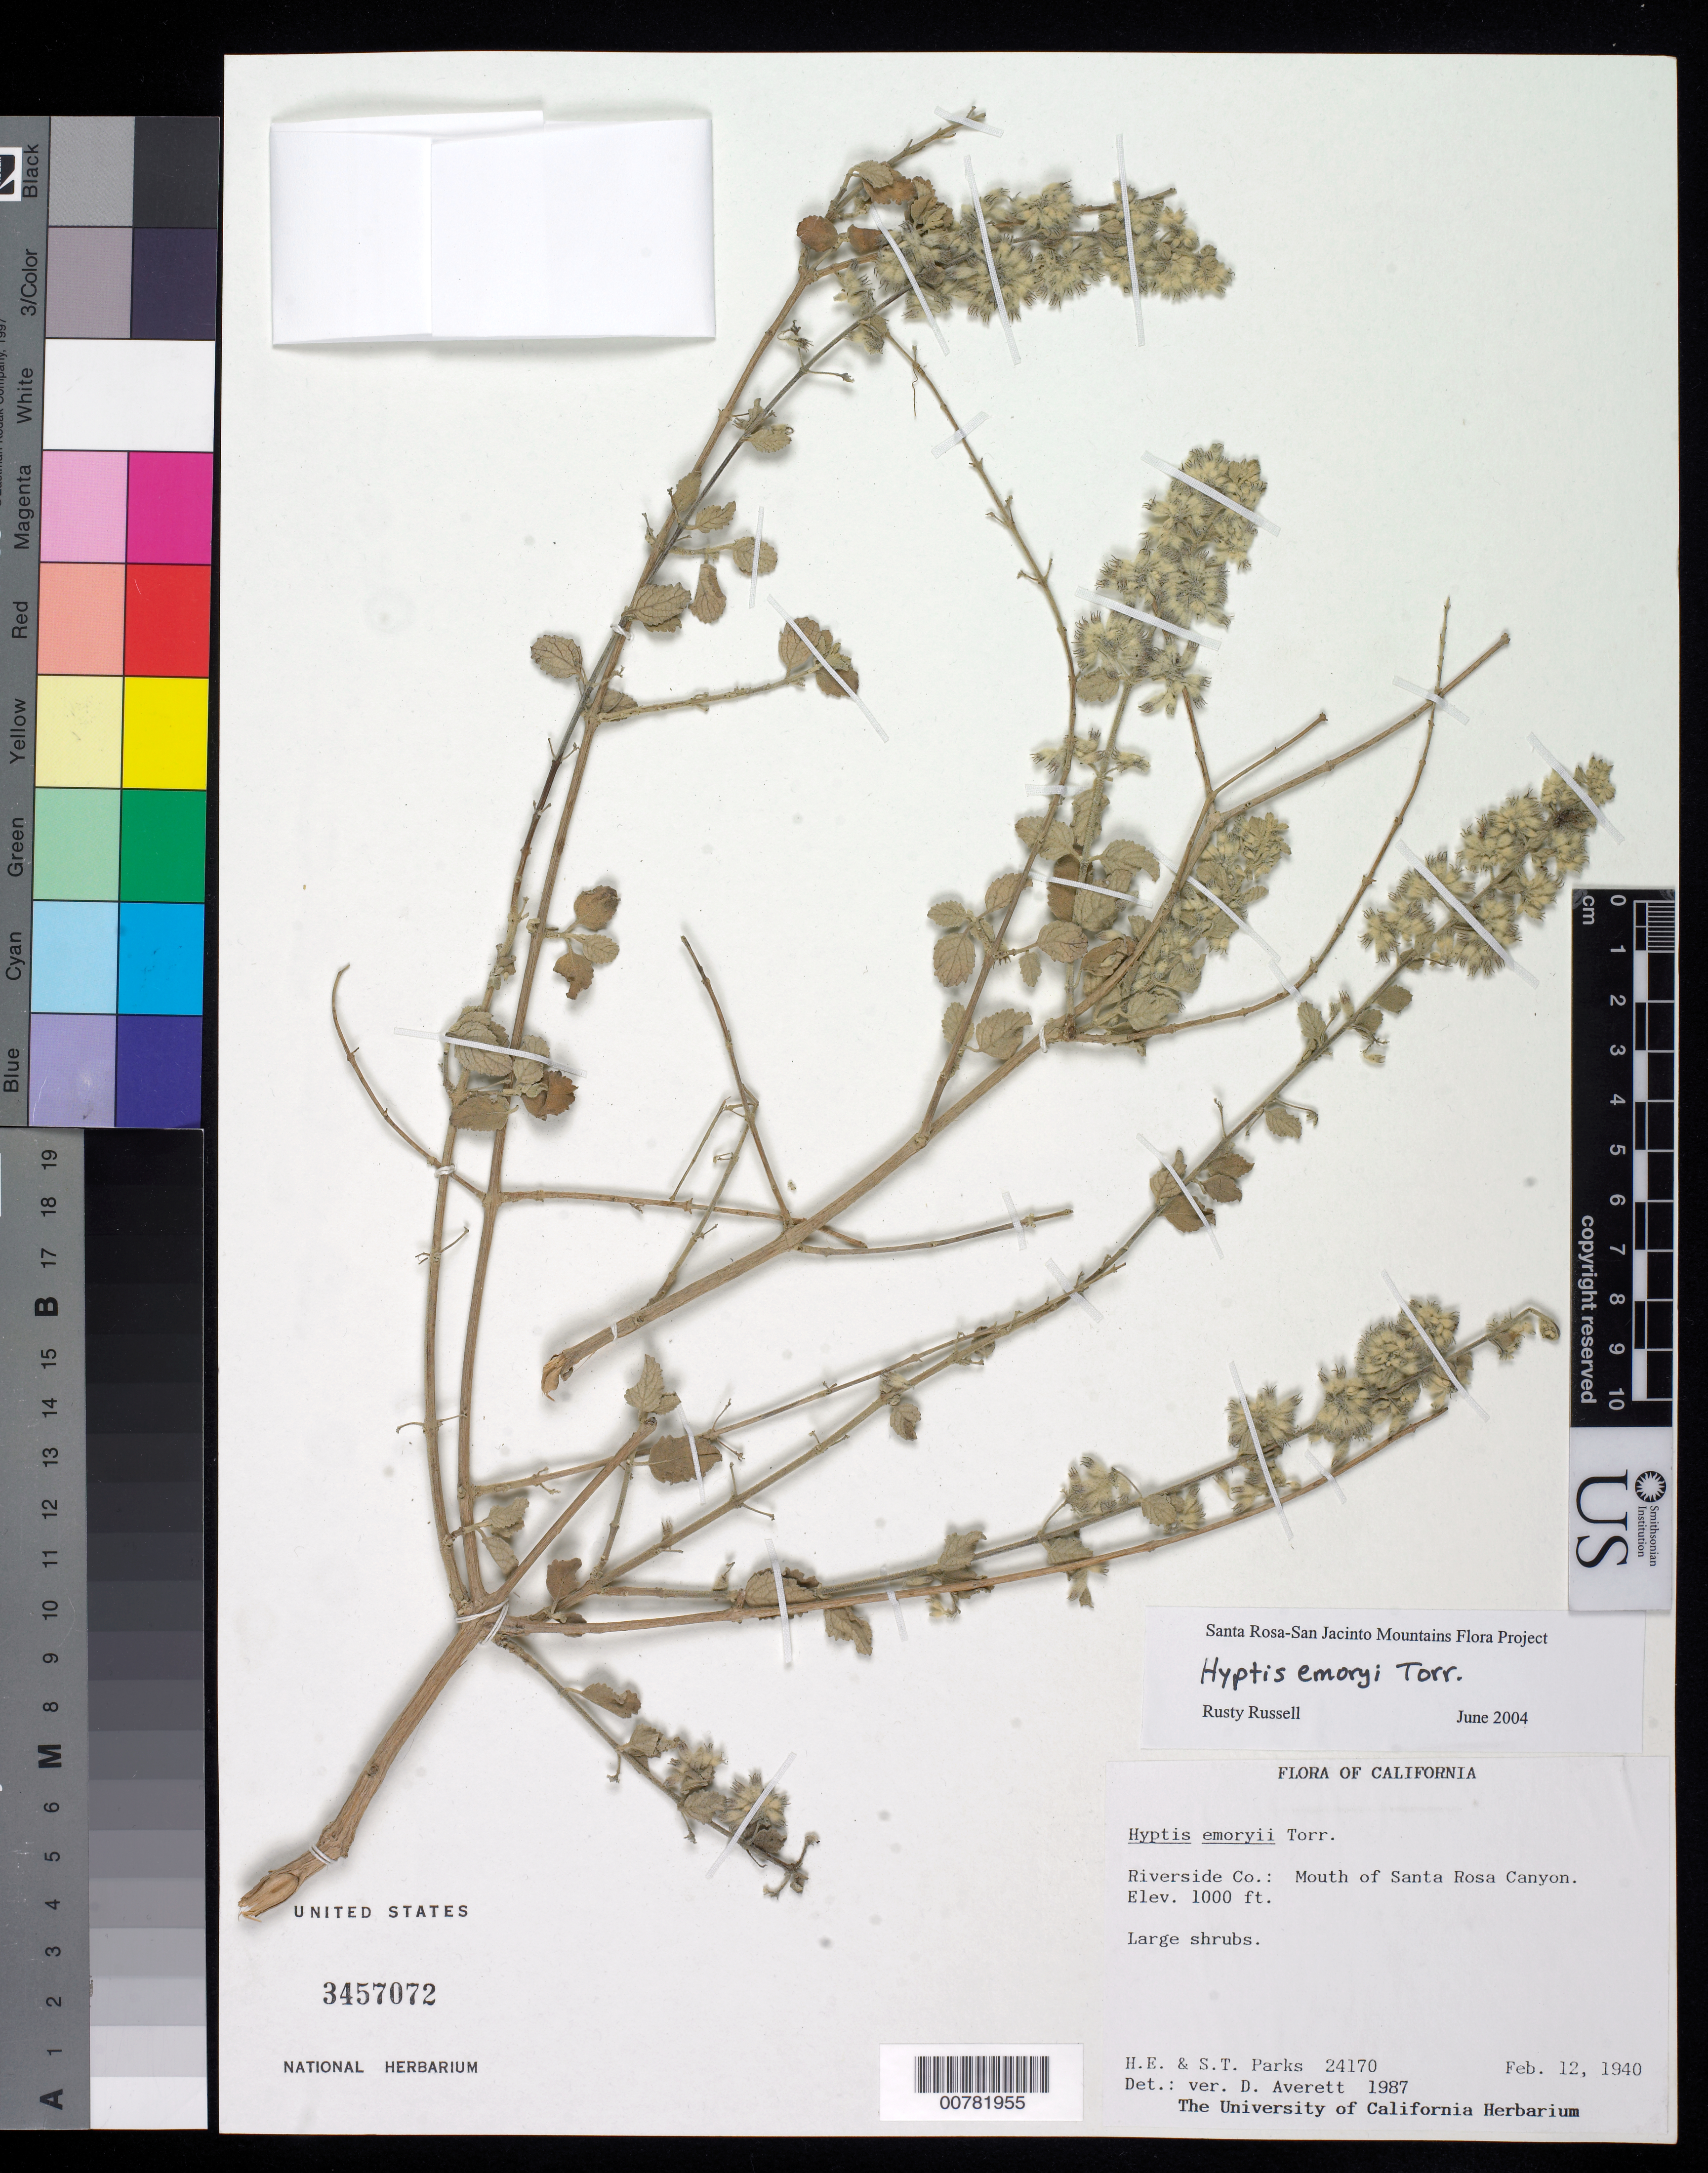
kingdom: Plantae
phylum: Tracheophyta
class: Magnoliopsida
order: Lamiales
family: Lamiaceae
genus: Condea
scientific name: Condea emoryi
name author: (Torr.) Harley & J.F.B. Pastore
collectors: H. E. Parks & S. Parks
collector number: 24170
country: United States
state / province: California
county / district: Riverside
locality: Mouth of Santa Rosa Canyon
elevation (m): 305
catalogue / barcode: US 3457072